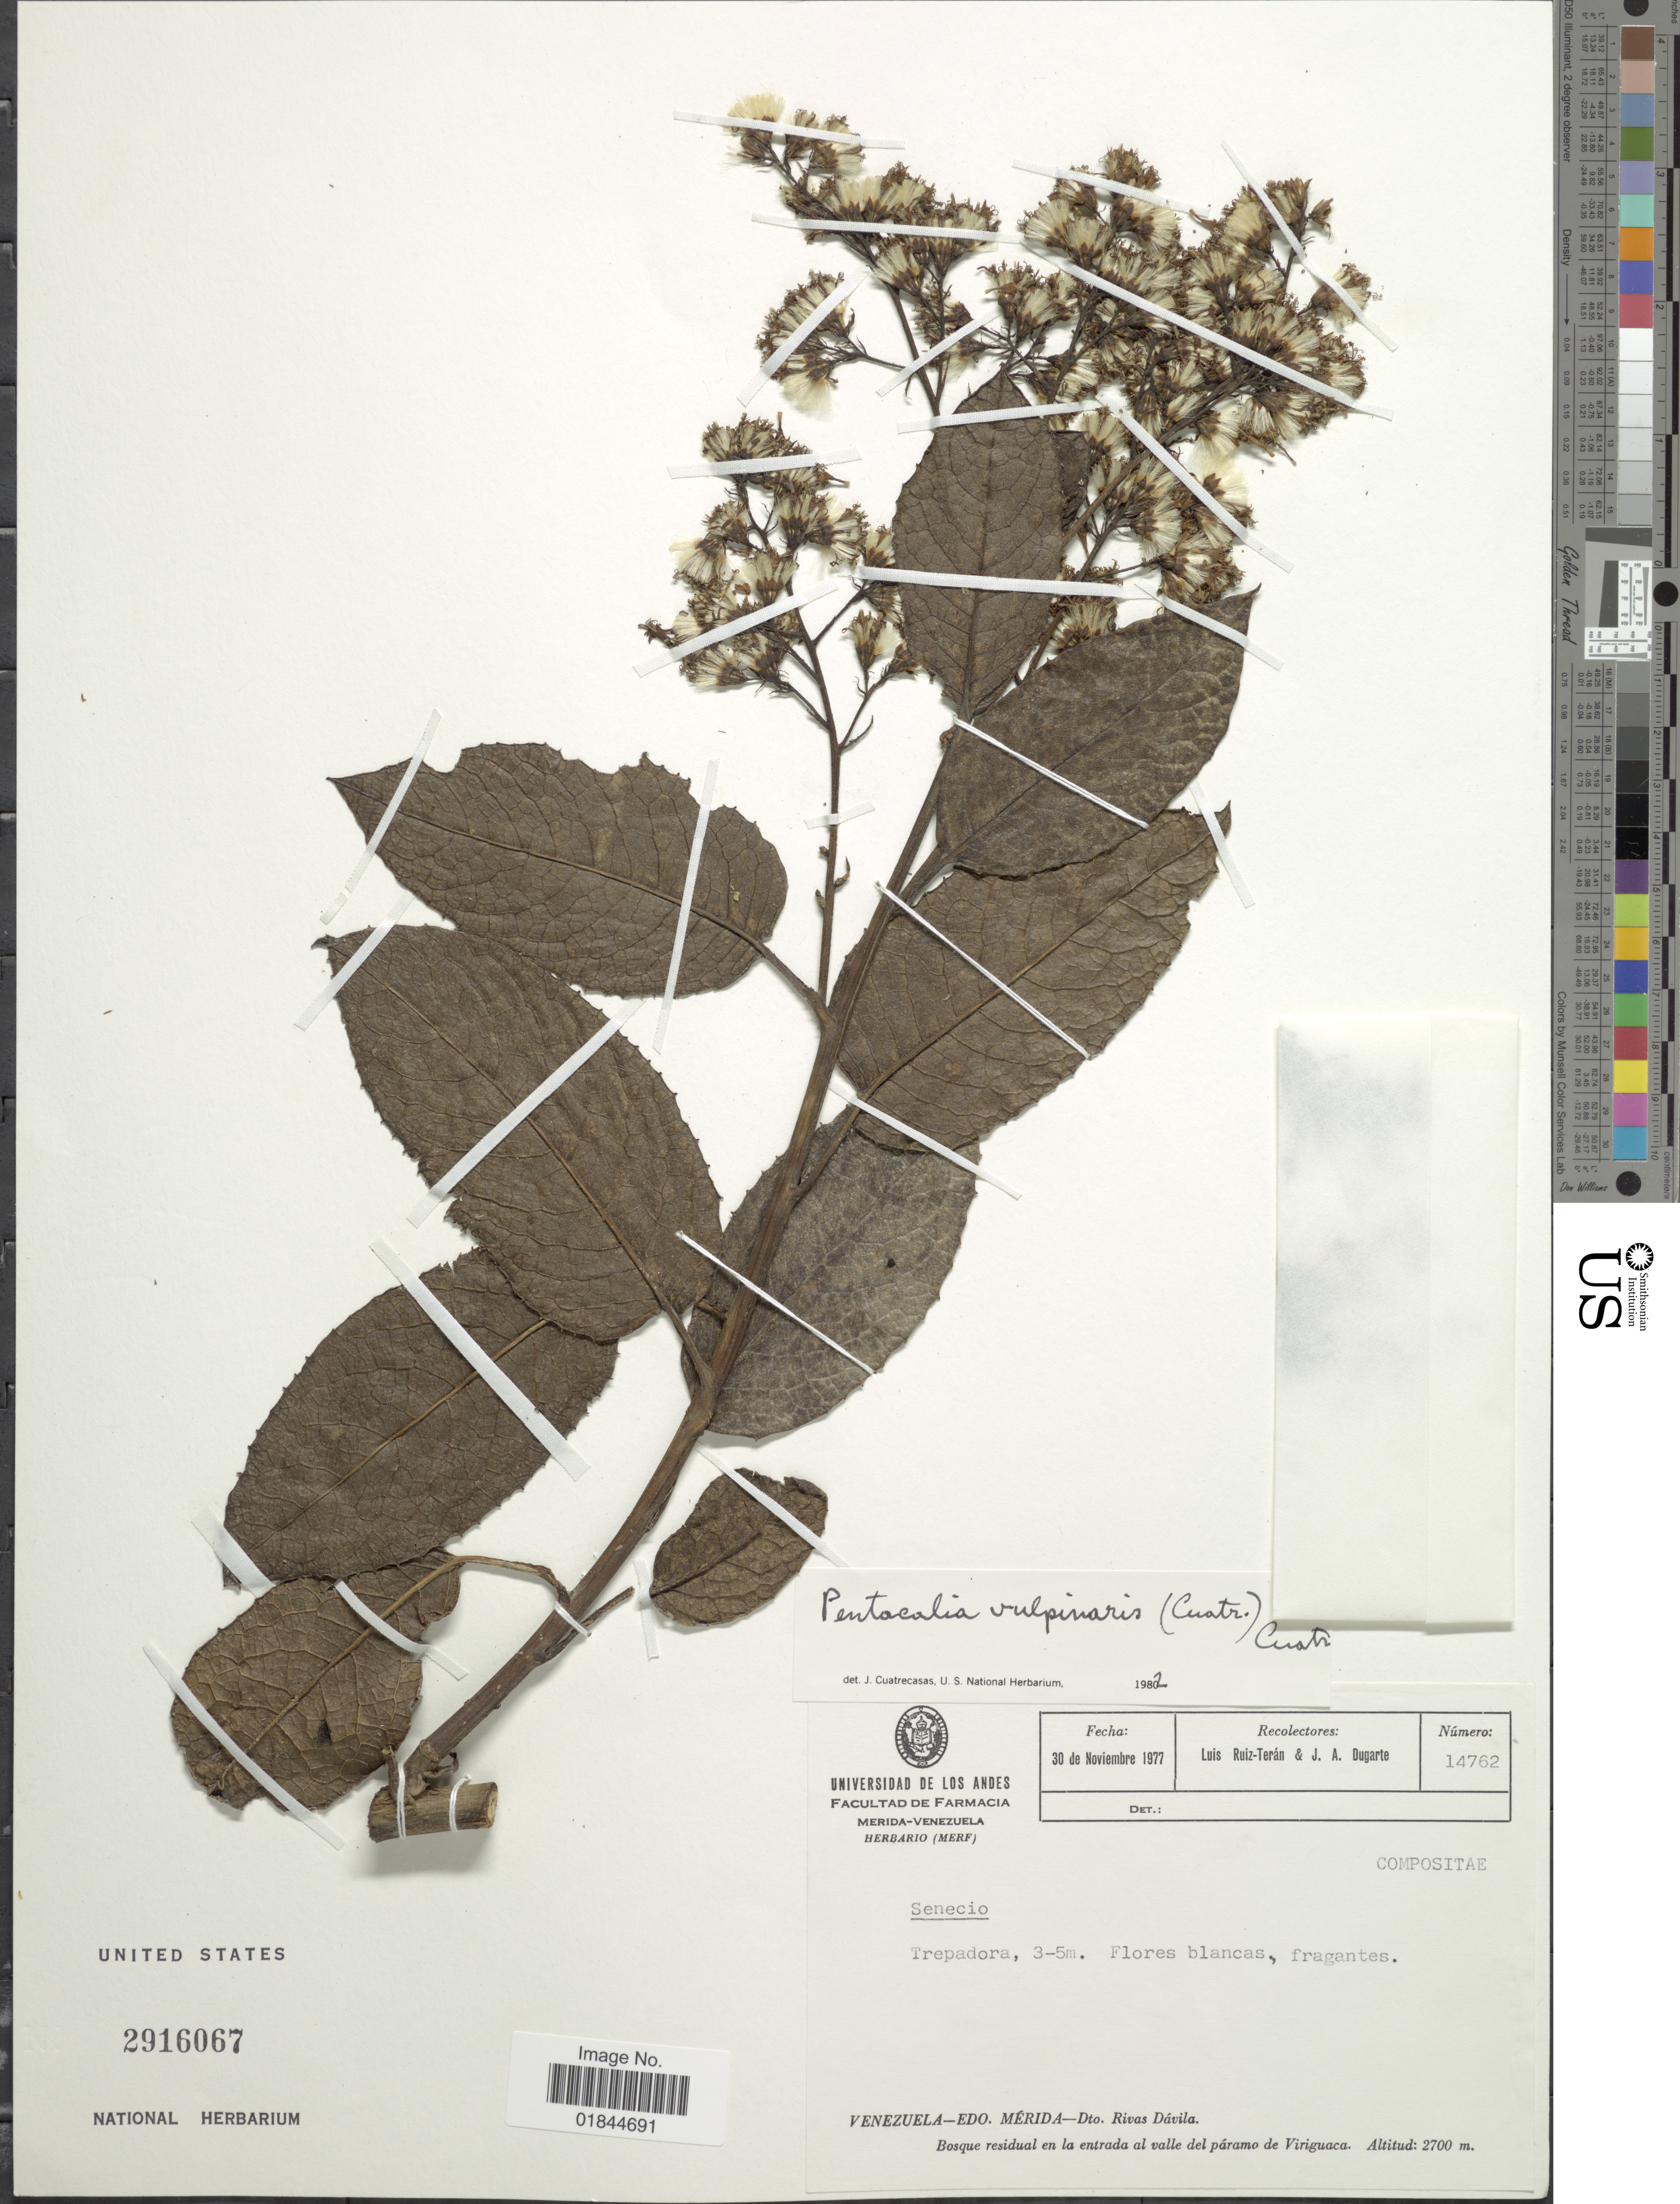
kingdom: Plantae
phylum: Tracheophyta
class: Magnoliopsida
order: Asterales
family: Asteraceae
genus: Pentacalia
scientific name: Pentacalia vulpinaris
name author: (Cuatrec.) Cuatrec.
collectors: L. Teran & J. Dugarte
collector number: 14762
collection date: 1977-11-30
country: Venezuela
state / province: Mérida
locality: Dto. Rivas Davila, en la entrada al valle del paramo de Viriguaca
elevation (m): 2700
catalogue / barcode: US 2916067